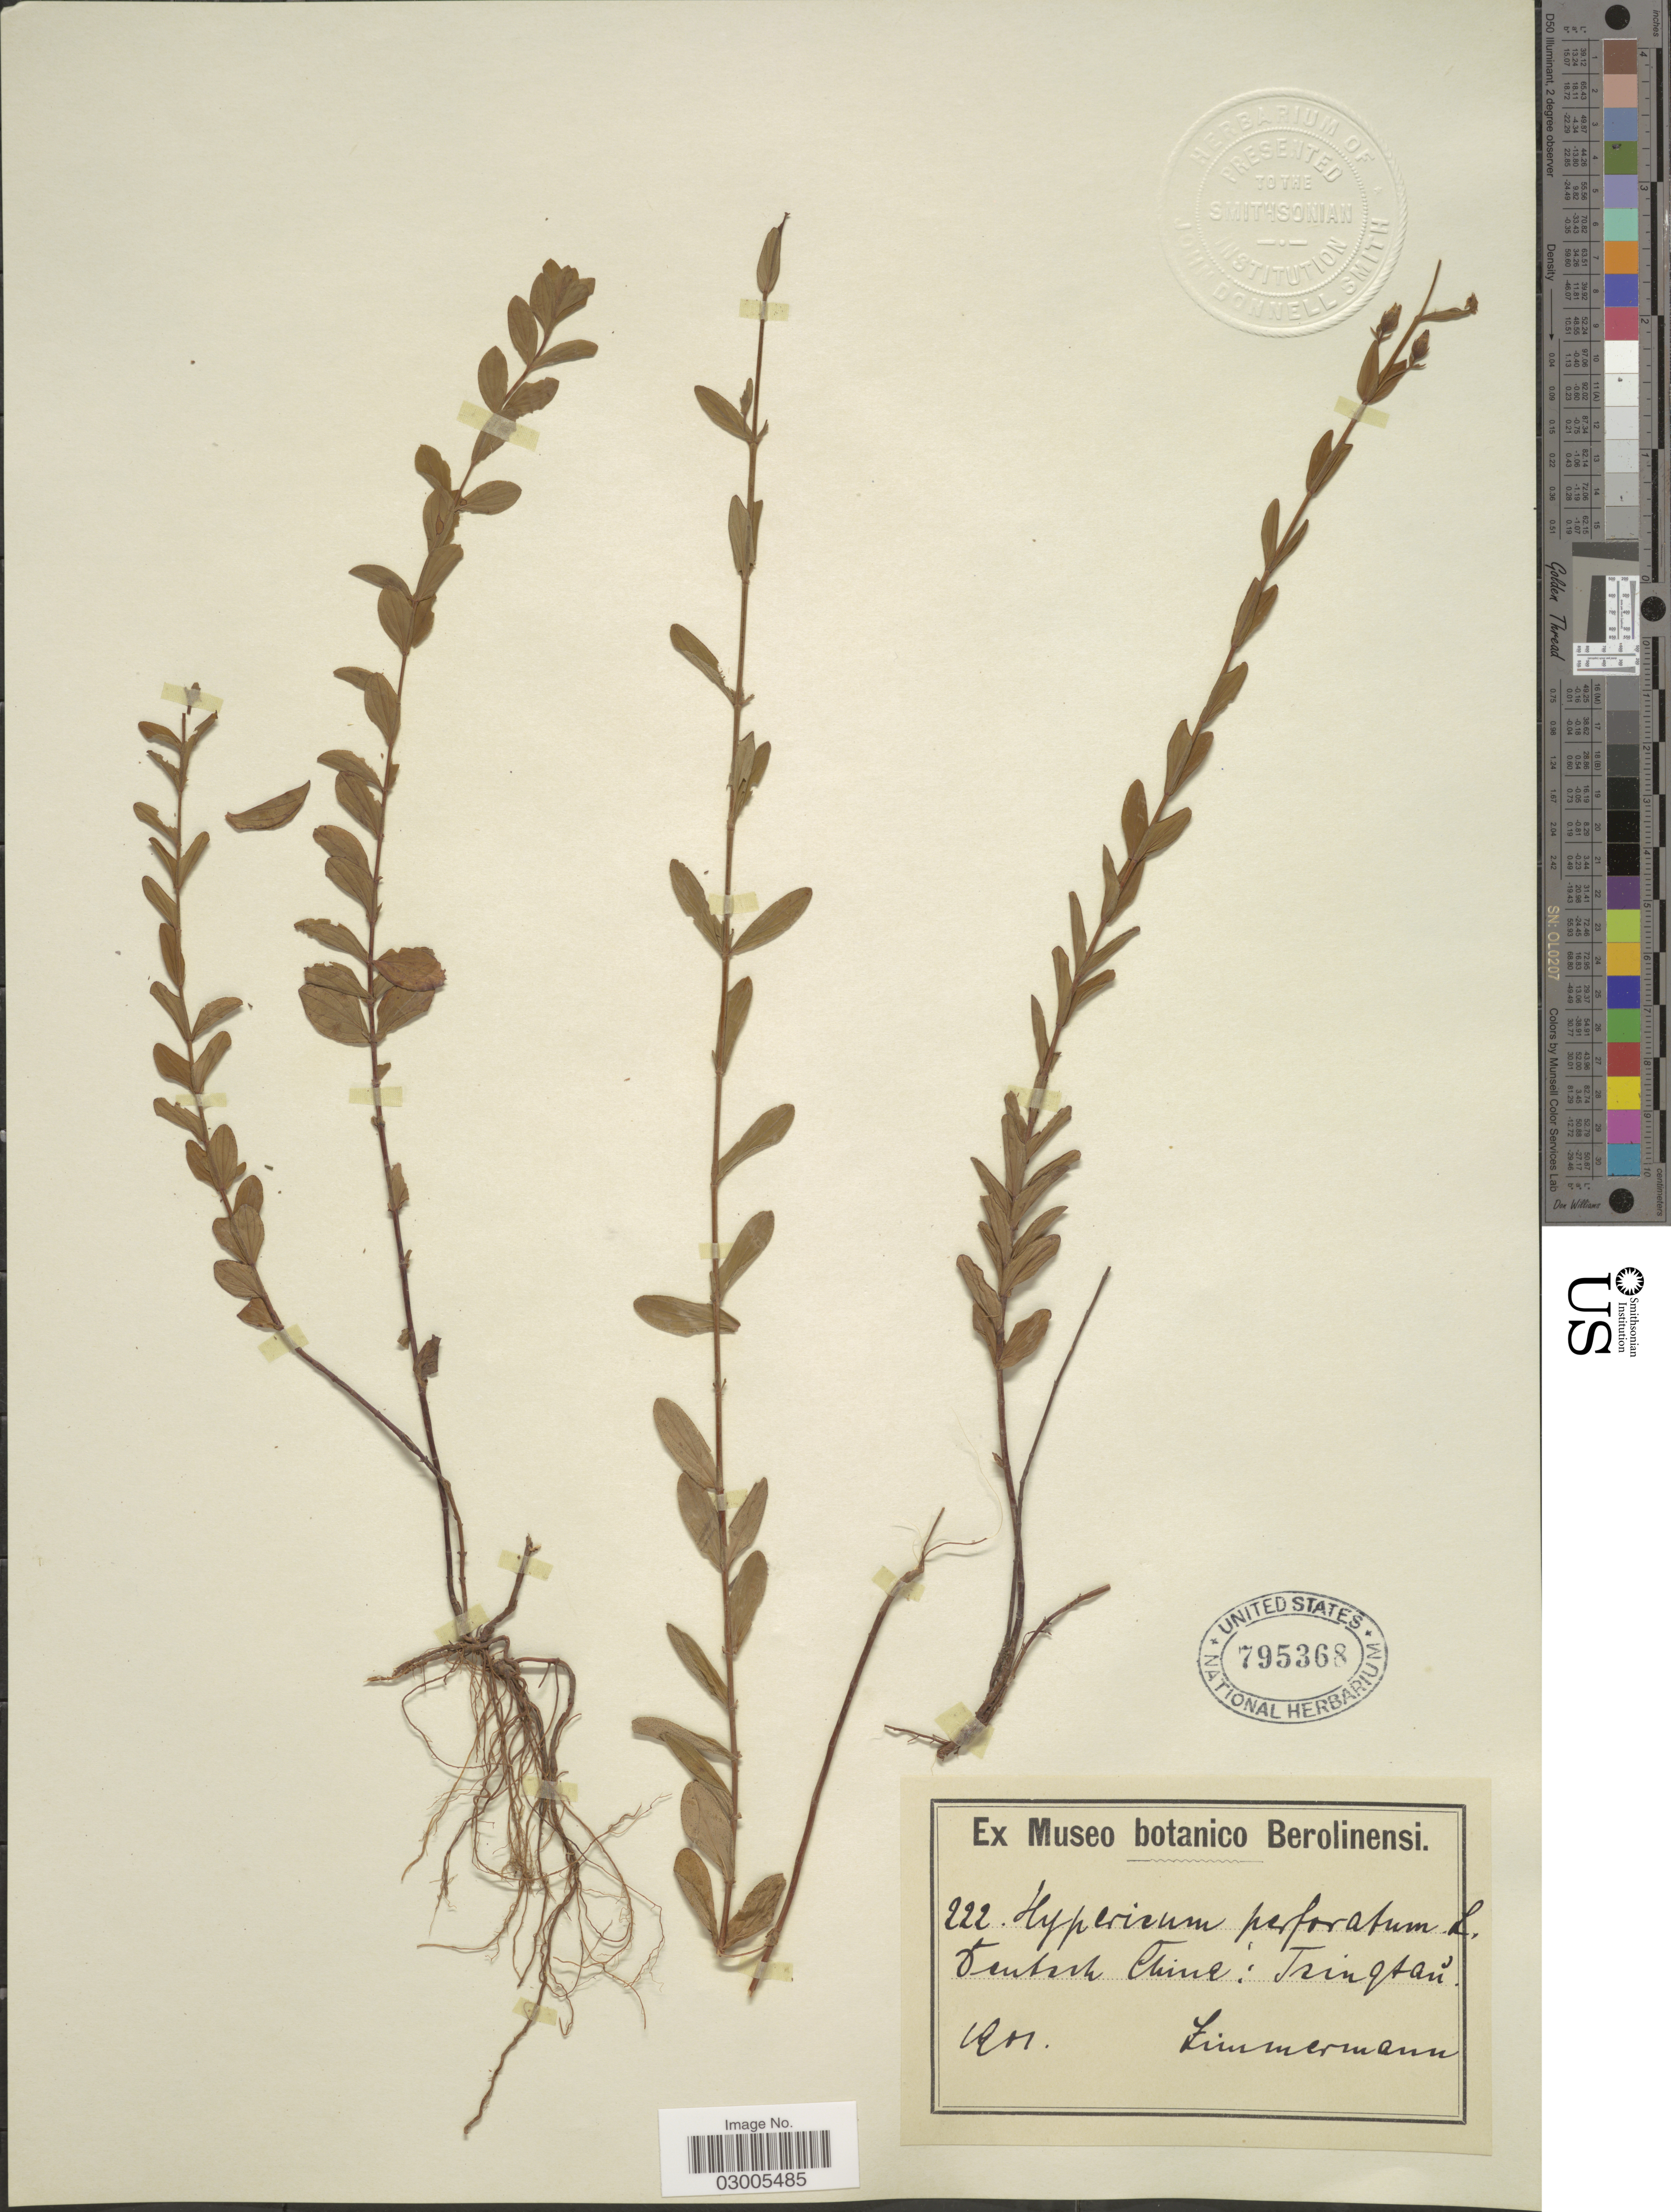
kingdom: Plantae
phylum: Tracheophyta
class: Magnoliopsida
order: Malpighiales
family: Hypericaceae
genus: Hypericum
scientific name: Hypericum perforatum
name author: L.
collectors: -. Zimmermann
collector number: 222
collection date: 1901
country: China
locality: Deutsch China: Tsingstau.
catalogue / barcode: US 795368